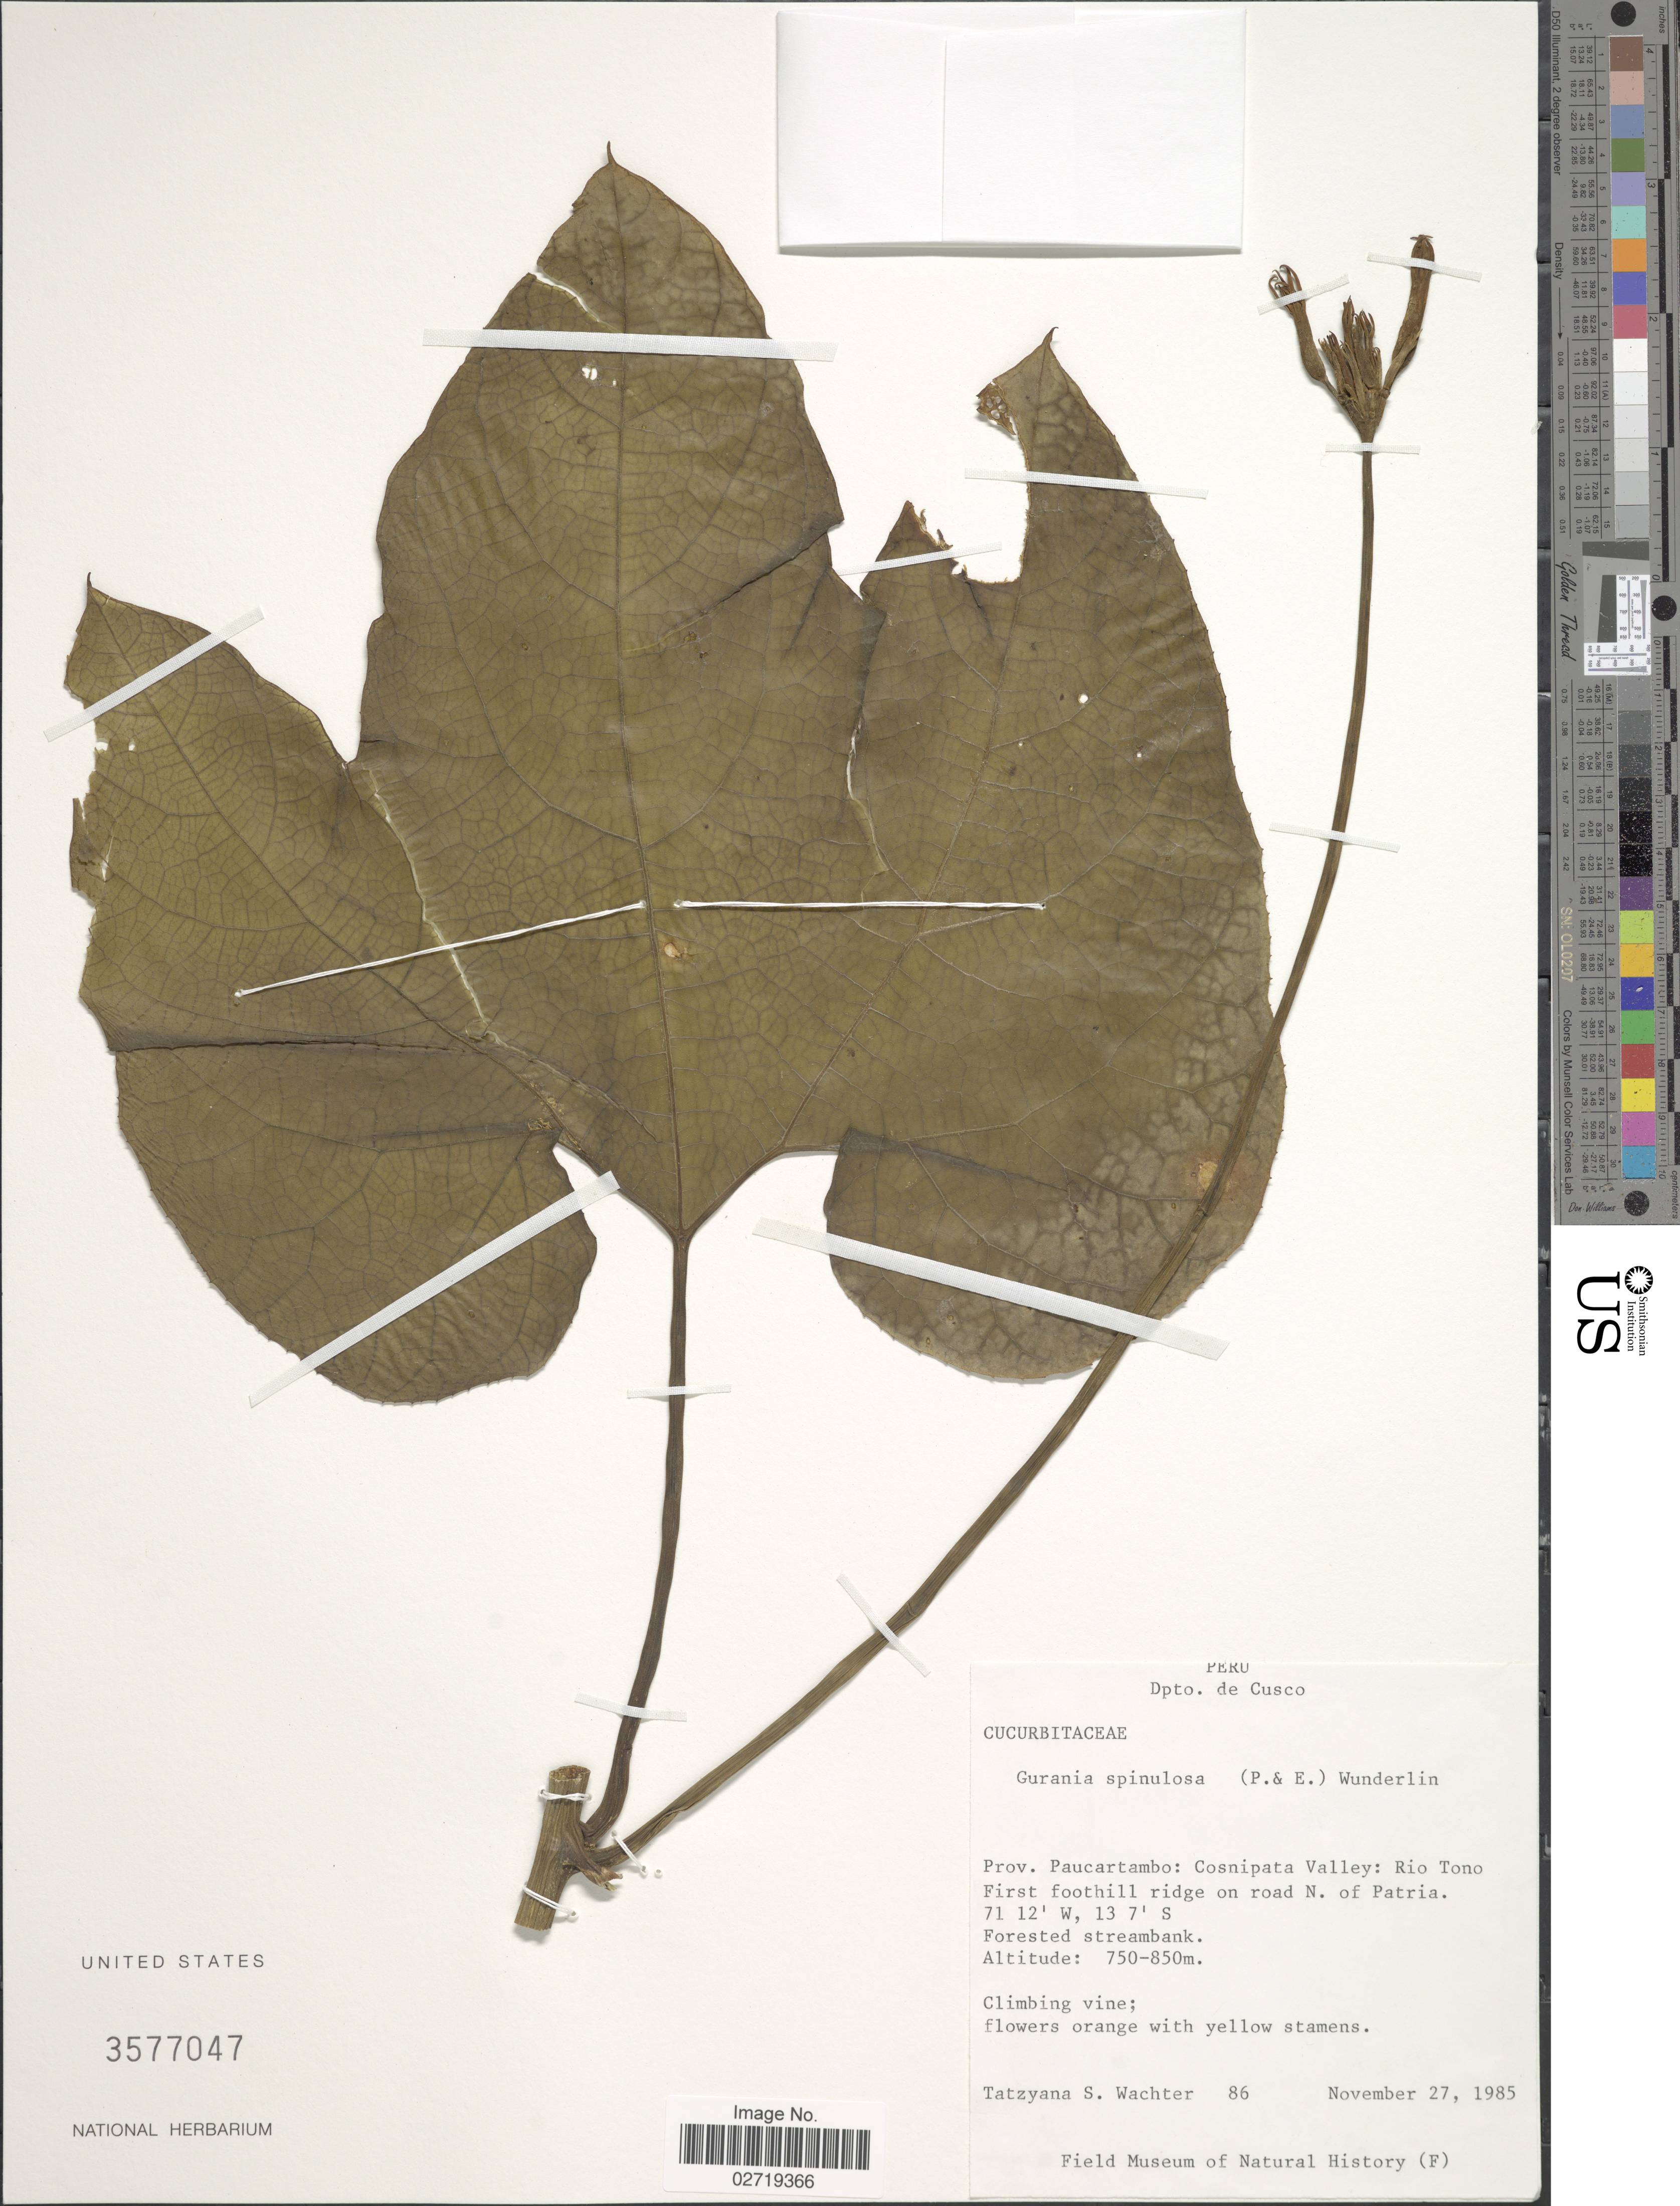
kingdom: Plantae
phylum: Tracheophyta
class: Magnoliopsida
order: Cucurbitales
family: Cucurbitaceae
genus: Gurania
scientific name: Gurania lobata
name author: (L.) Pruski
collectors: T. Wachter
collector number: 86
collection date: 1985-11-27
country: Peru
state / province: Cusco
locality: Dpto. de Cusco, Prov. Paucartambo: Cosnipata Valley: Rio Tono First foothill ridge on road N of Patria, Forested streambank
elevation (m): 750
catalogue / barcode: US 3577047